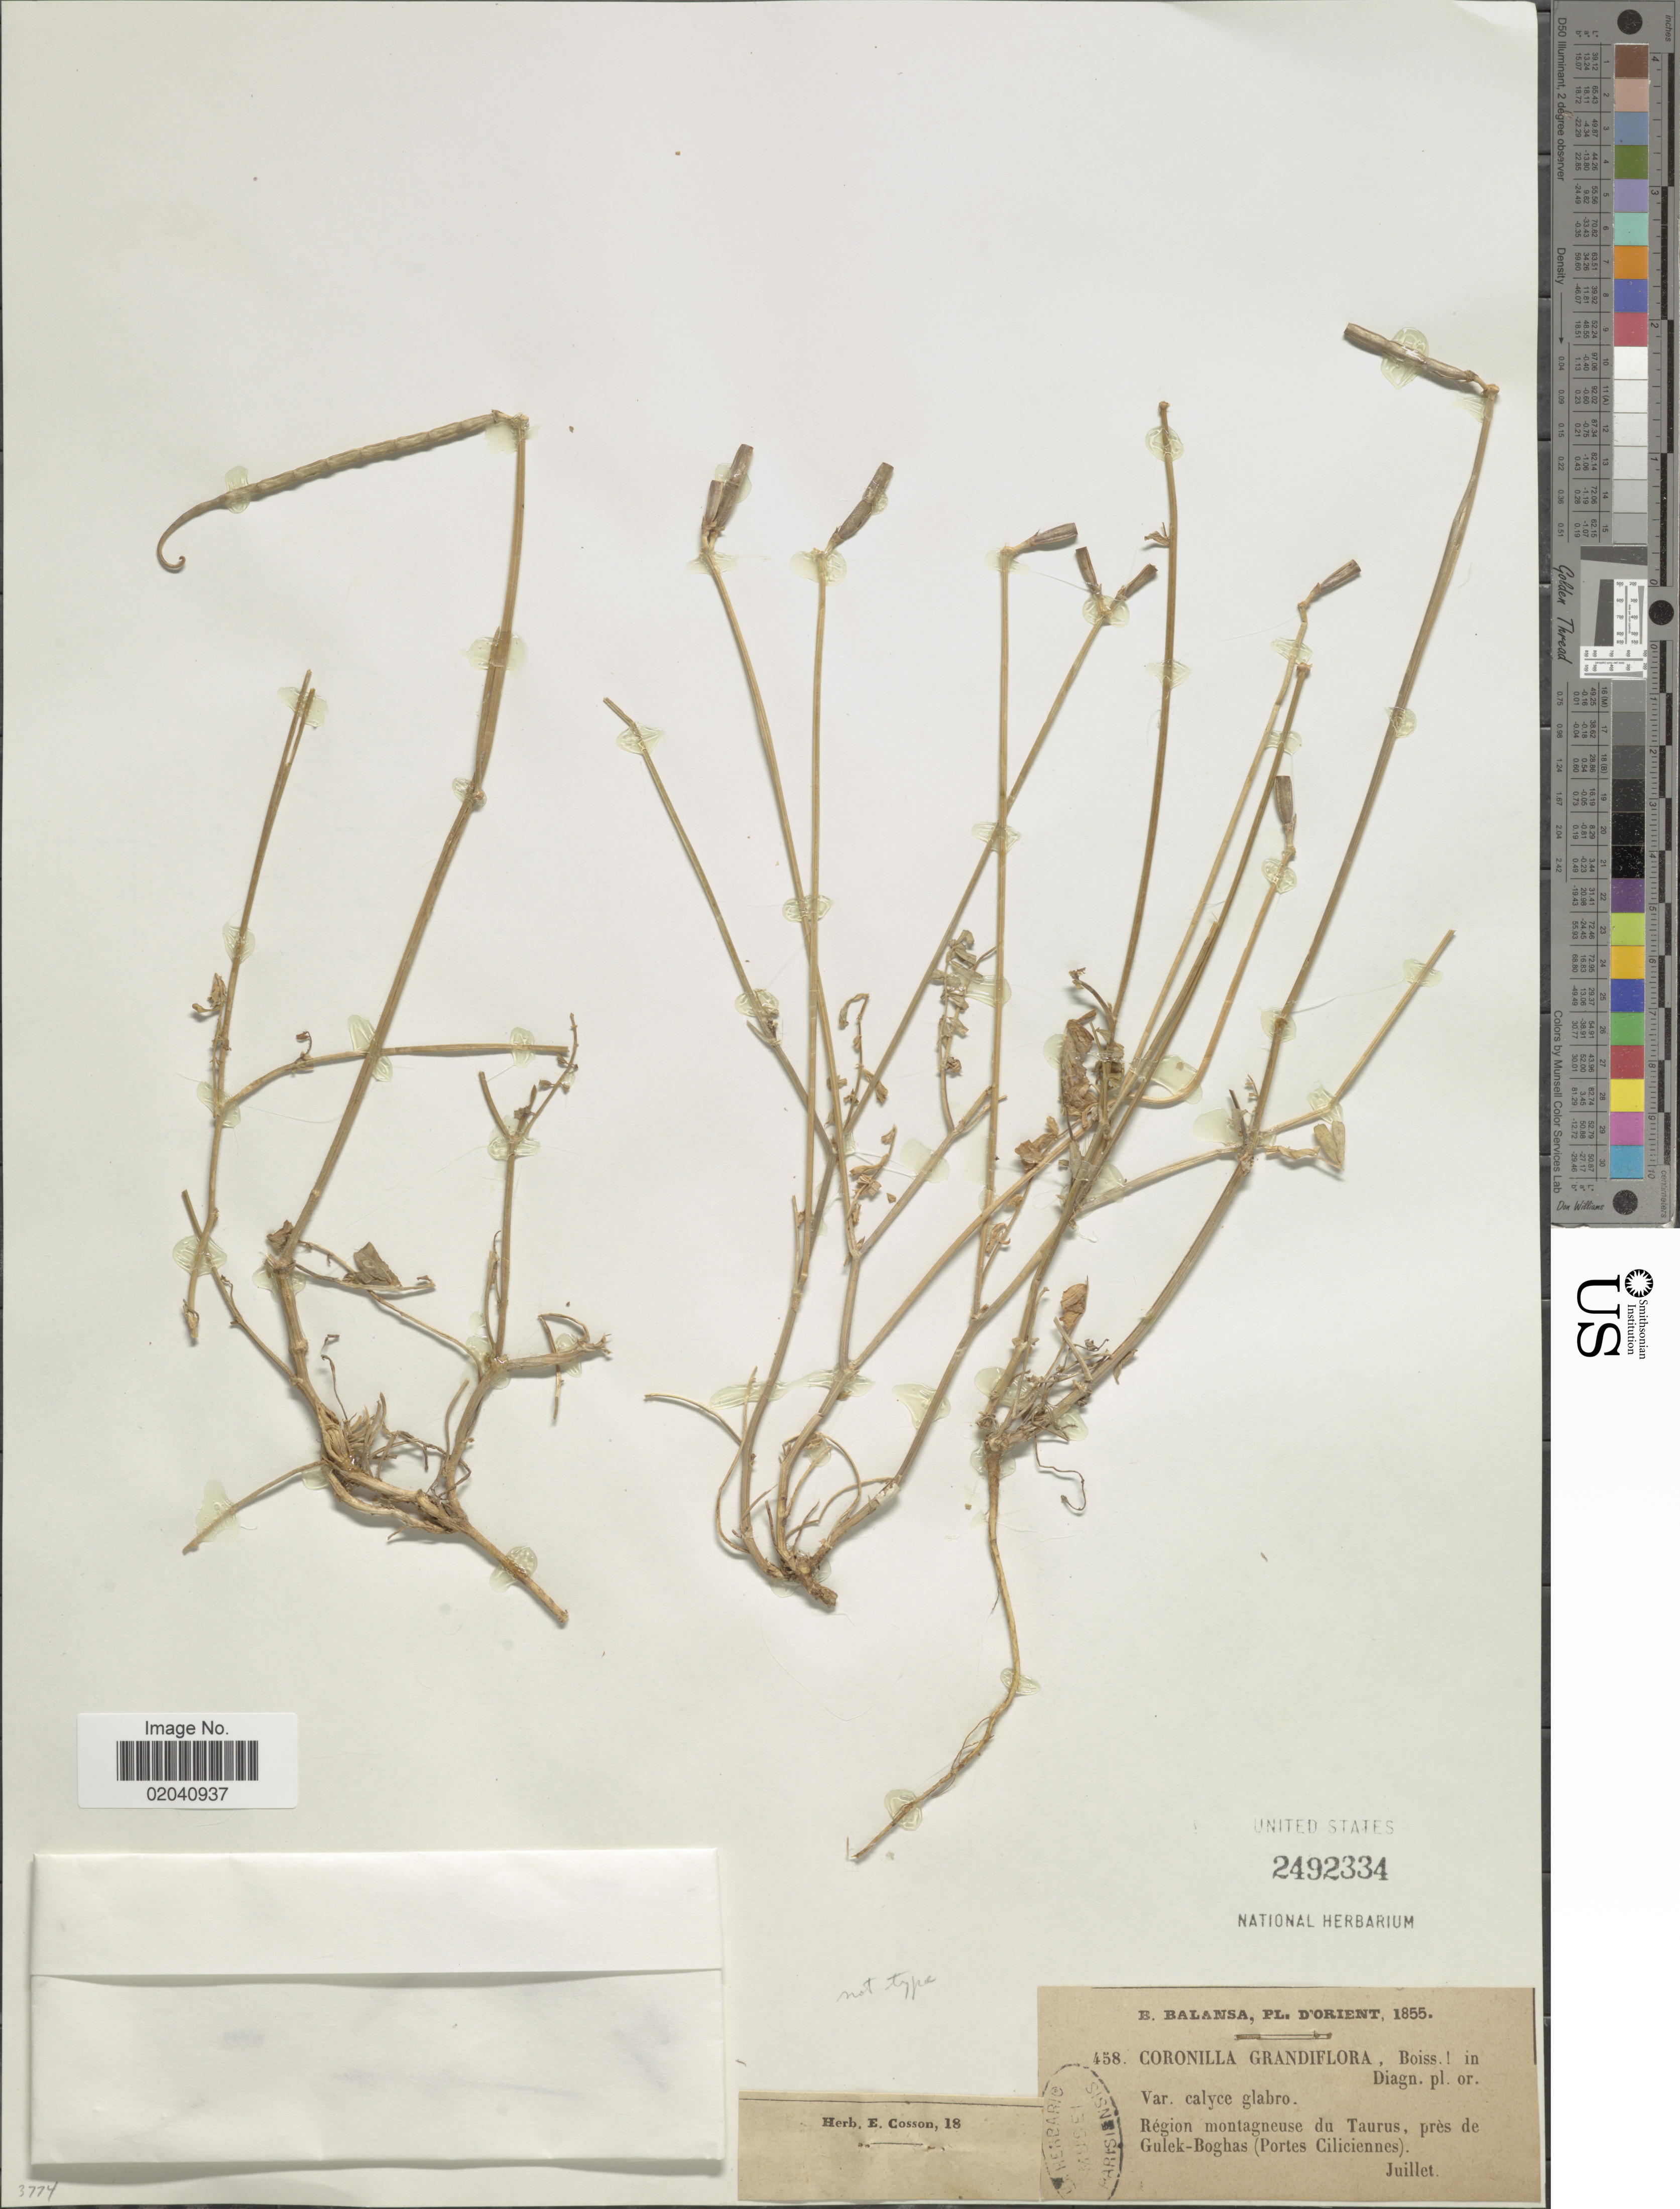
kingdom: Plantae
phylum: Tracheophyta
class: Magnoliopsida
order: Fabales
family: Fabaceae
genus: Coronilla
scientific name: Coronilla grandiflora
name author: (L.) Willd.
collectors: B. Balansa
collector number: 458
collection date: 1855-07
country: Turkey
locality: D'Orient, region montagneuse du Taurus, pred de Gulk-Boghas (Portes Ciliciennes)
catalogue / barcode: US 2492334